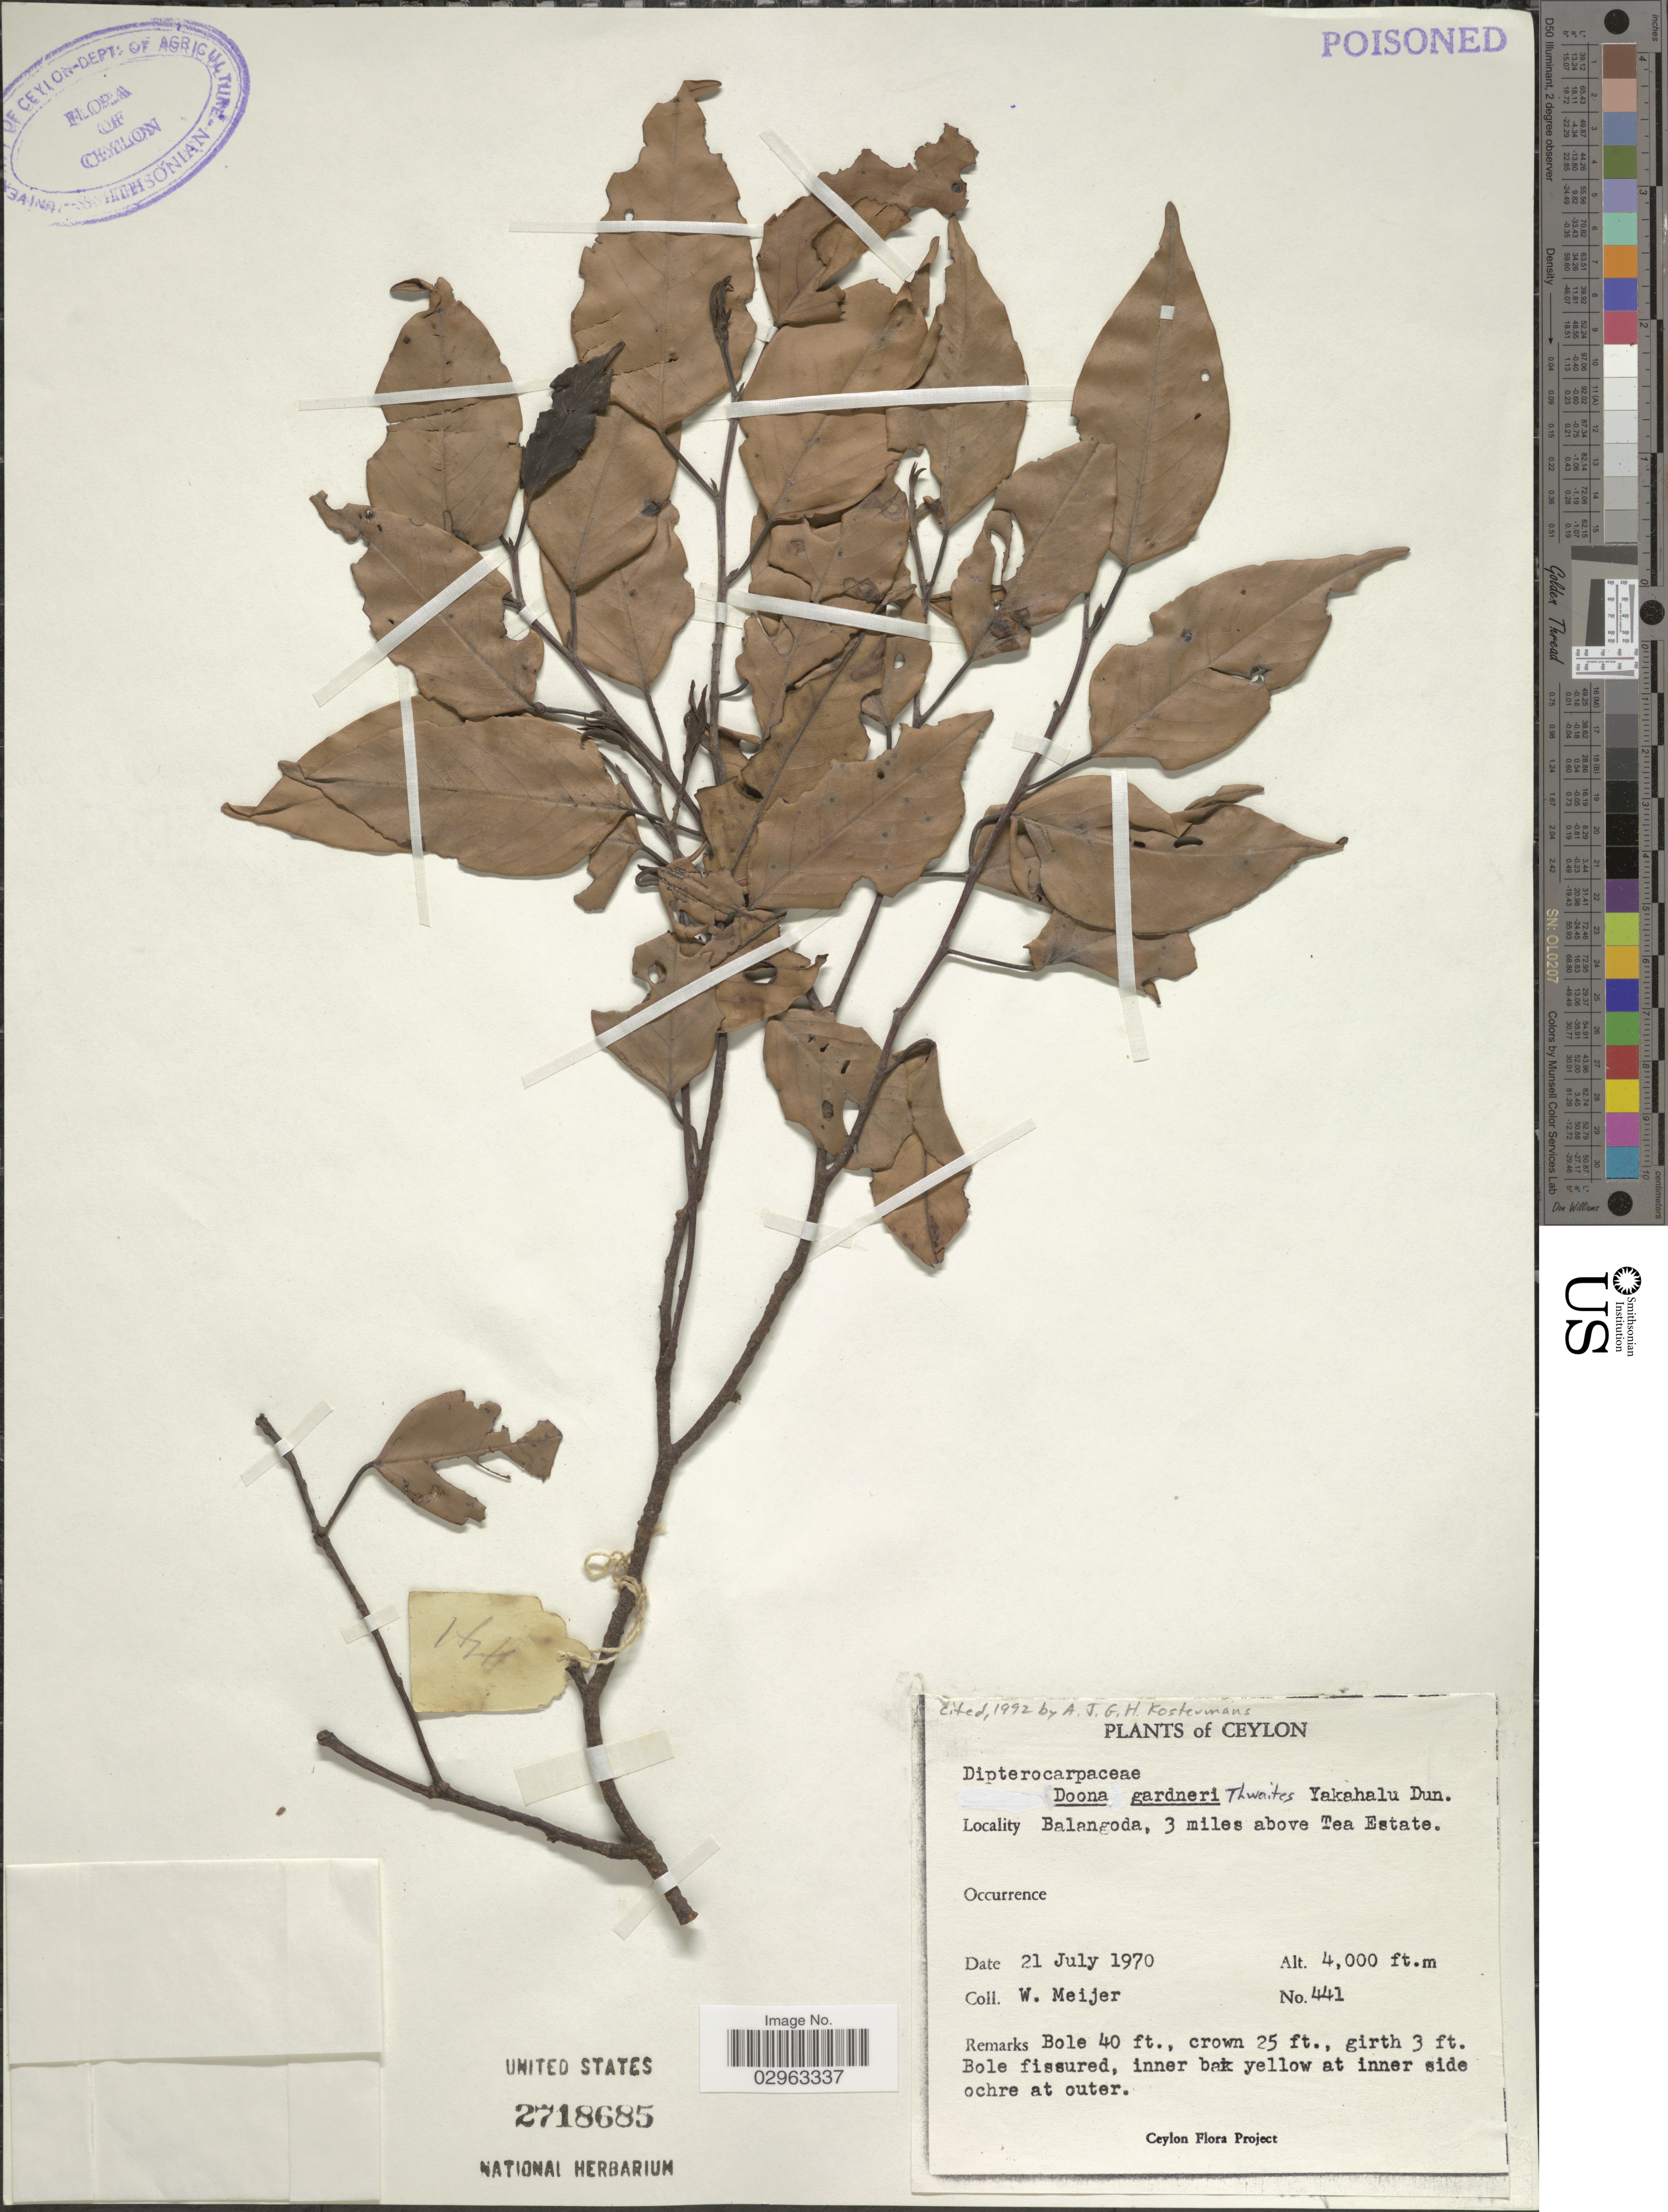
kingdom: Plantae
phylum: Tracheophyta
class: Magnoliopsida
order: Malvales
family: Dipterocarpaceae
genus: Doona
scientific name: Doona gardneri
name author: Thwaites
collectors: W. Meijer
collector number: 441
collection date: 1970-07-21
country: Sri Lanka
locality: Ceylon, Balangoda, 3 miles above Tea Estate.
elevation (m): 1219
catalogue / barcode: US 2718685